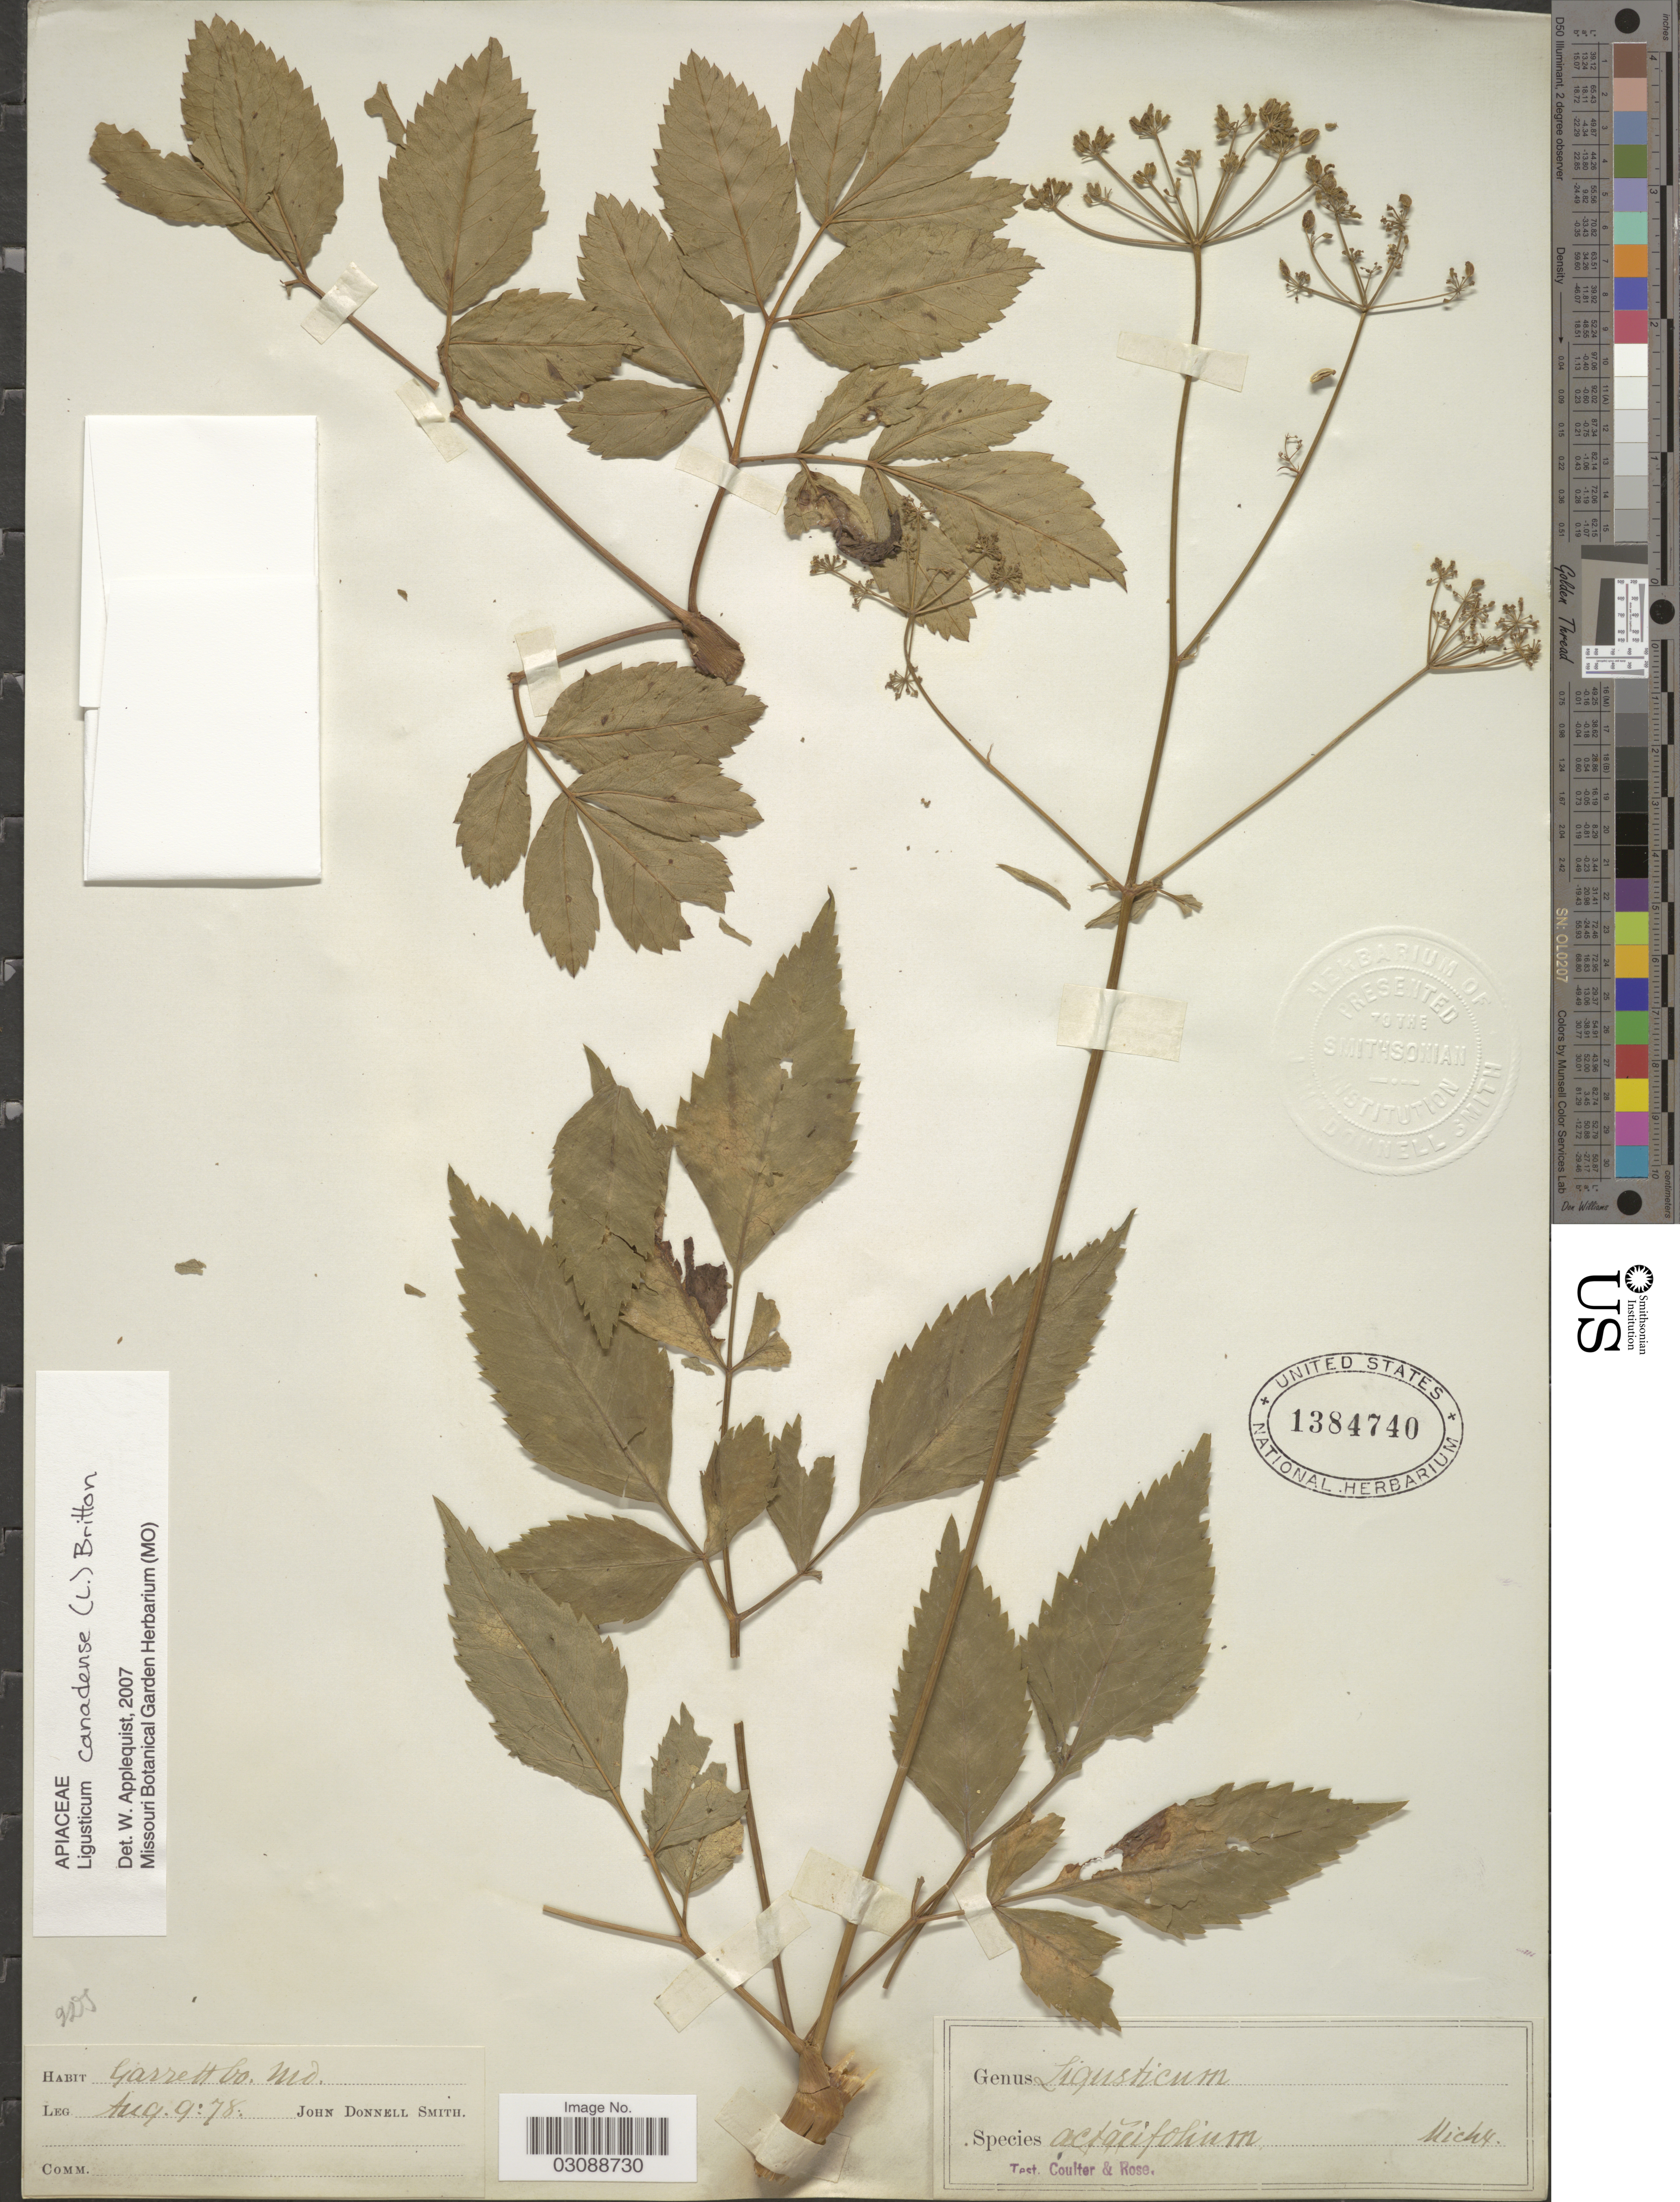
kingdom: Plantae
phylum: Tracheophyta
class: Magnoliopsida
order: Apiales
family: Apiaceae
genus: Ligusticum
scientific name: Ligusticum canadense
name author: (L.) Britton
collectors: J. Donnell Smith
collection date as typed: Transcribed d/m/y: 9/8/78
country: United States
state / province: Maryland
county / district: Garrett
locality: Garrett Co.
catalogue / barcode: US 1384740